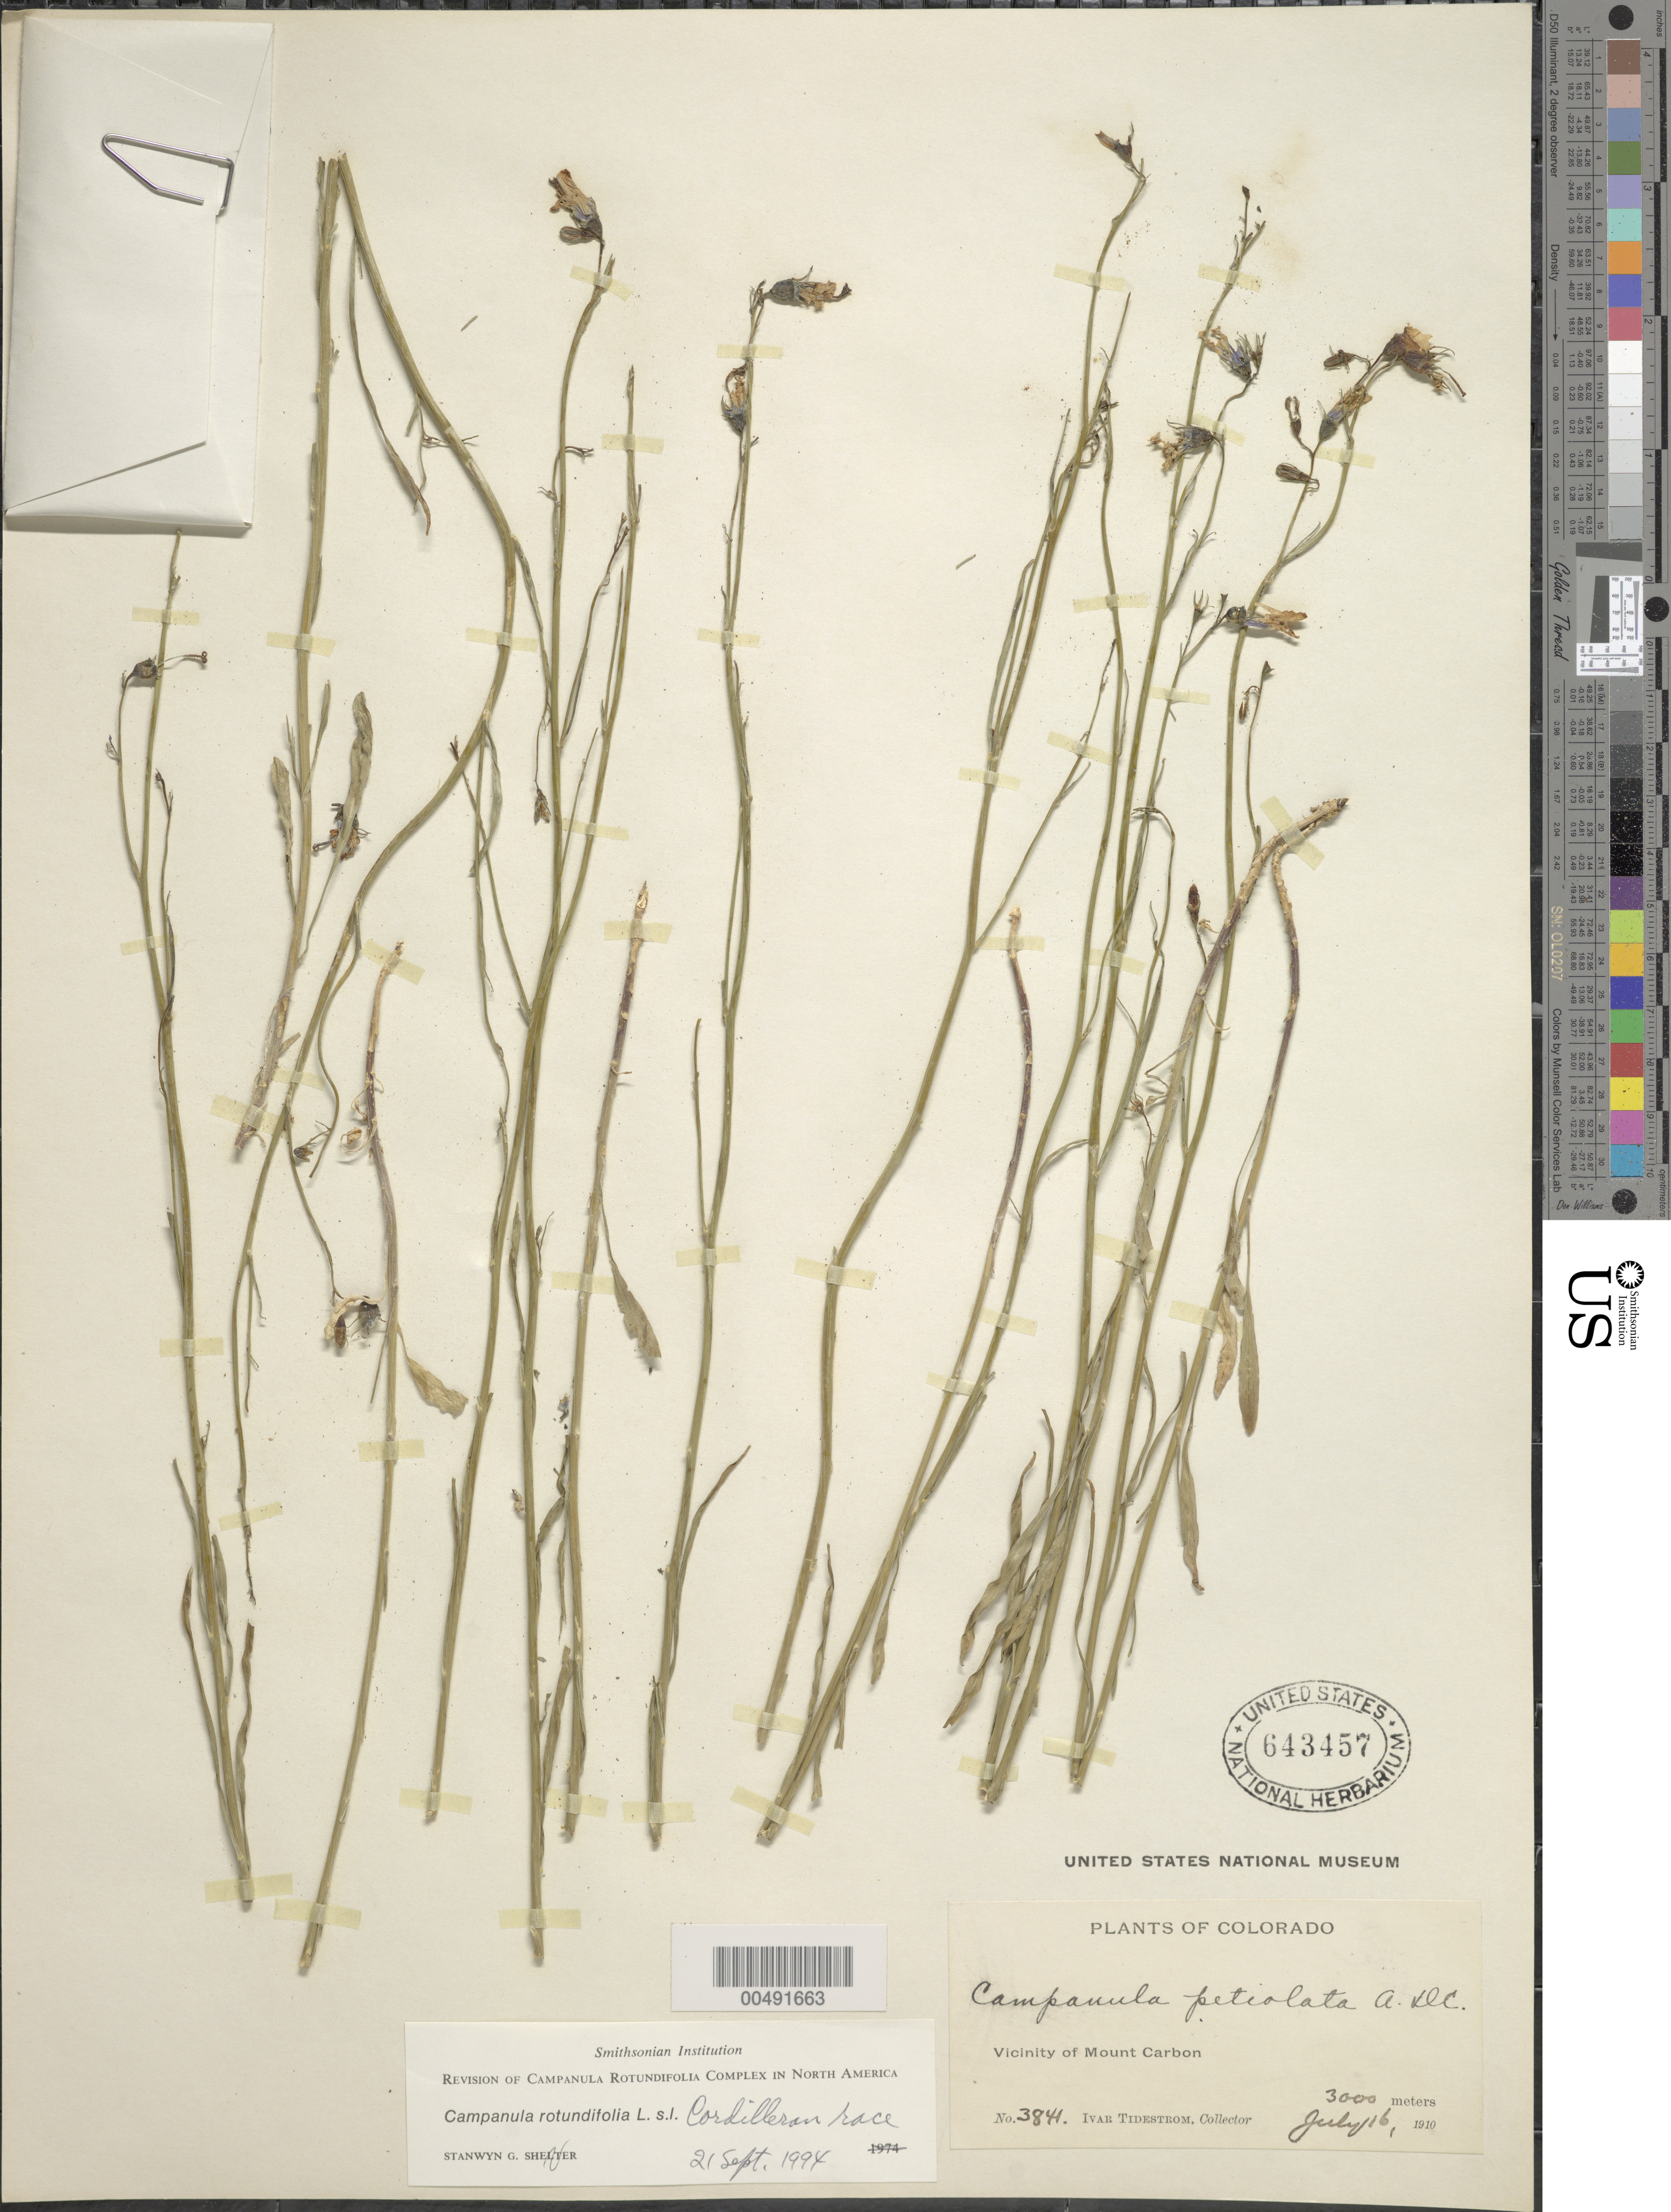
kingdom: Plantae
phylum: Tracheophyta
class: Magnoliopsida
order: Asterales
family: Campanulaceae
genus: Campanula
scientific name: Campanula rotundifolia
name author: L.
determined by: Shetler, Stanwyn G., (US), NMNH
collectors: I. F. Tidestrom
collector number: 3841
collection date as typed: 16 Jul 1910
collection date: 1910-07-16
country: United States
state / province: Colorado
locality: vicinity of Mount Carbon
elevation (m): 3000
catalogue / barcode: US 643457